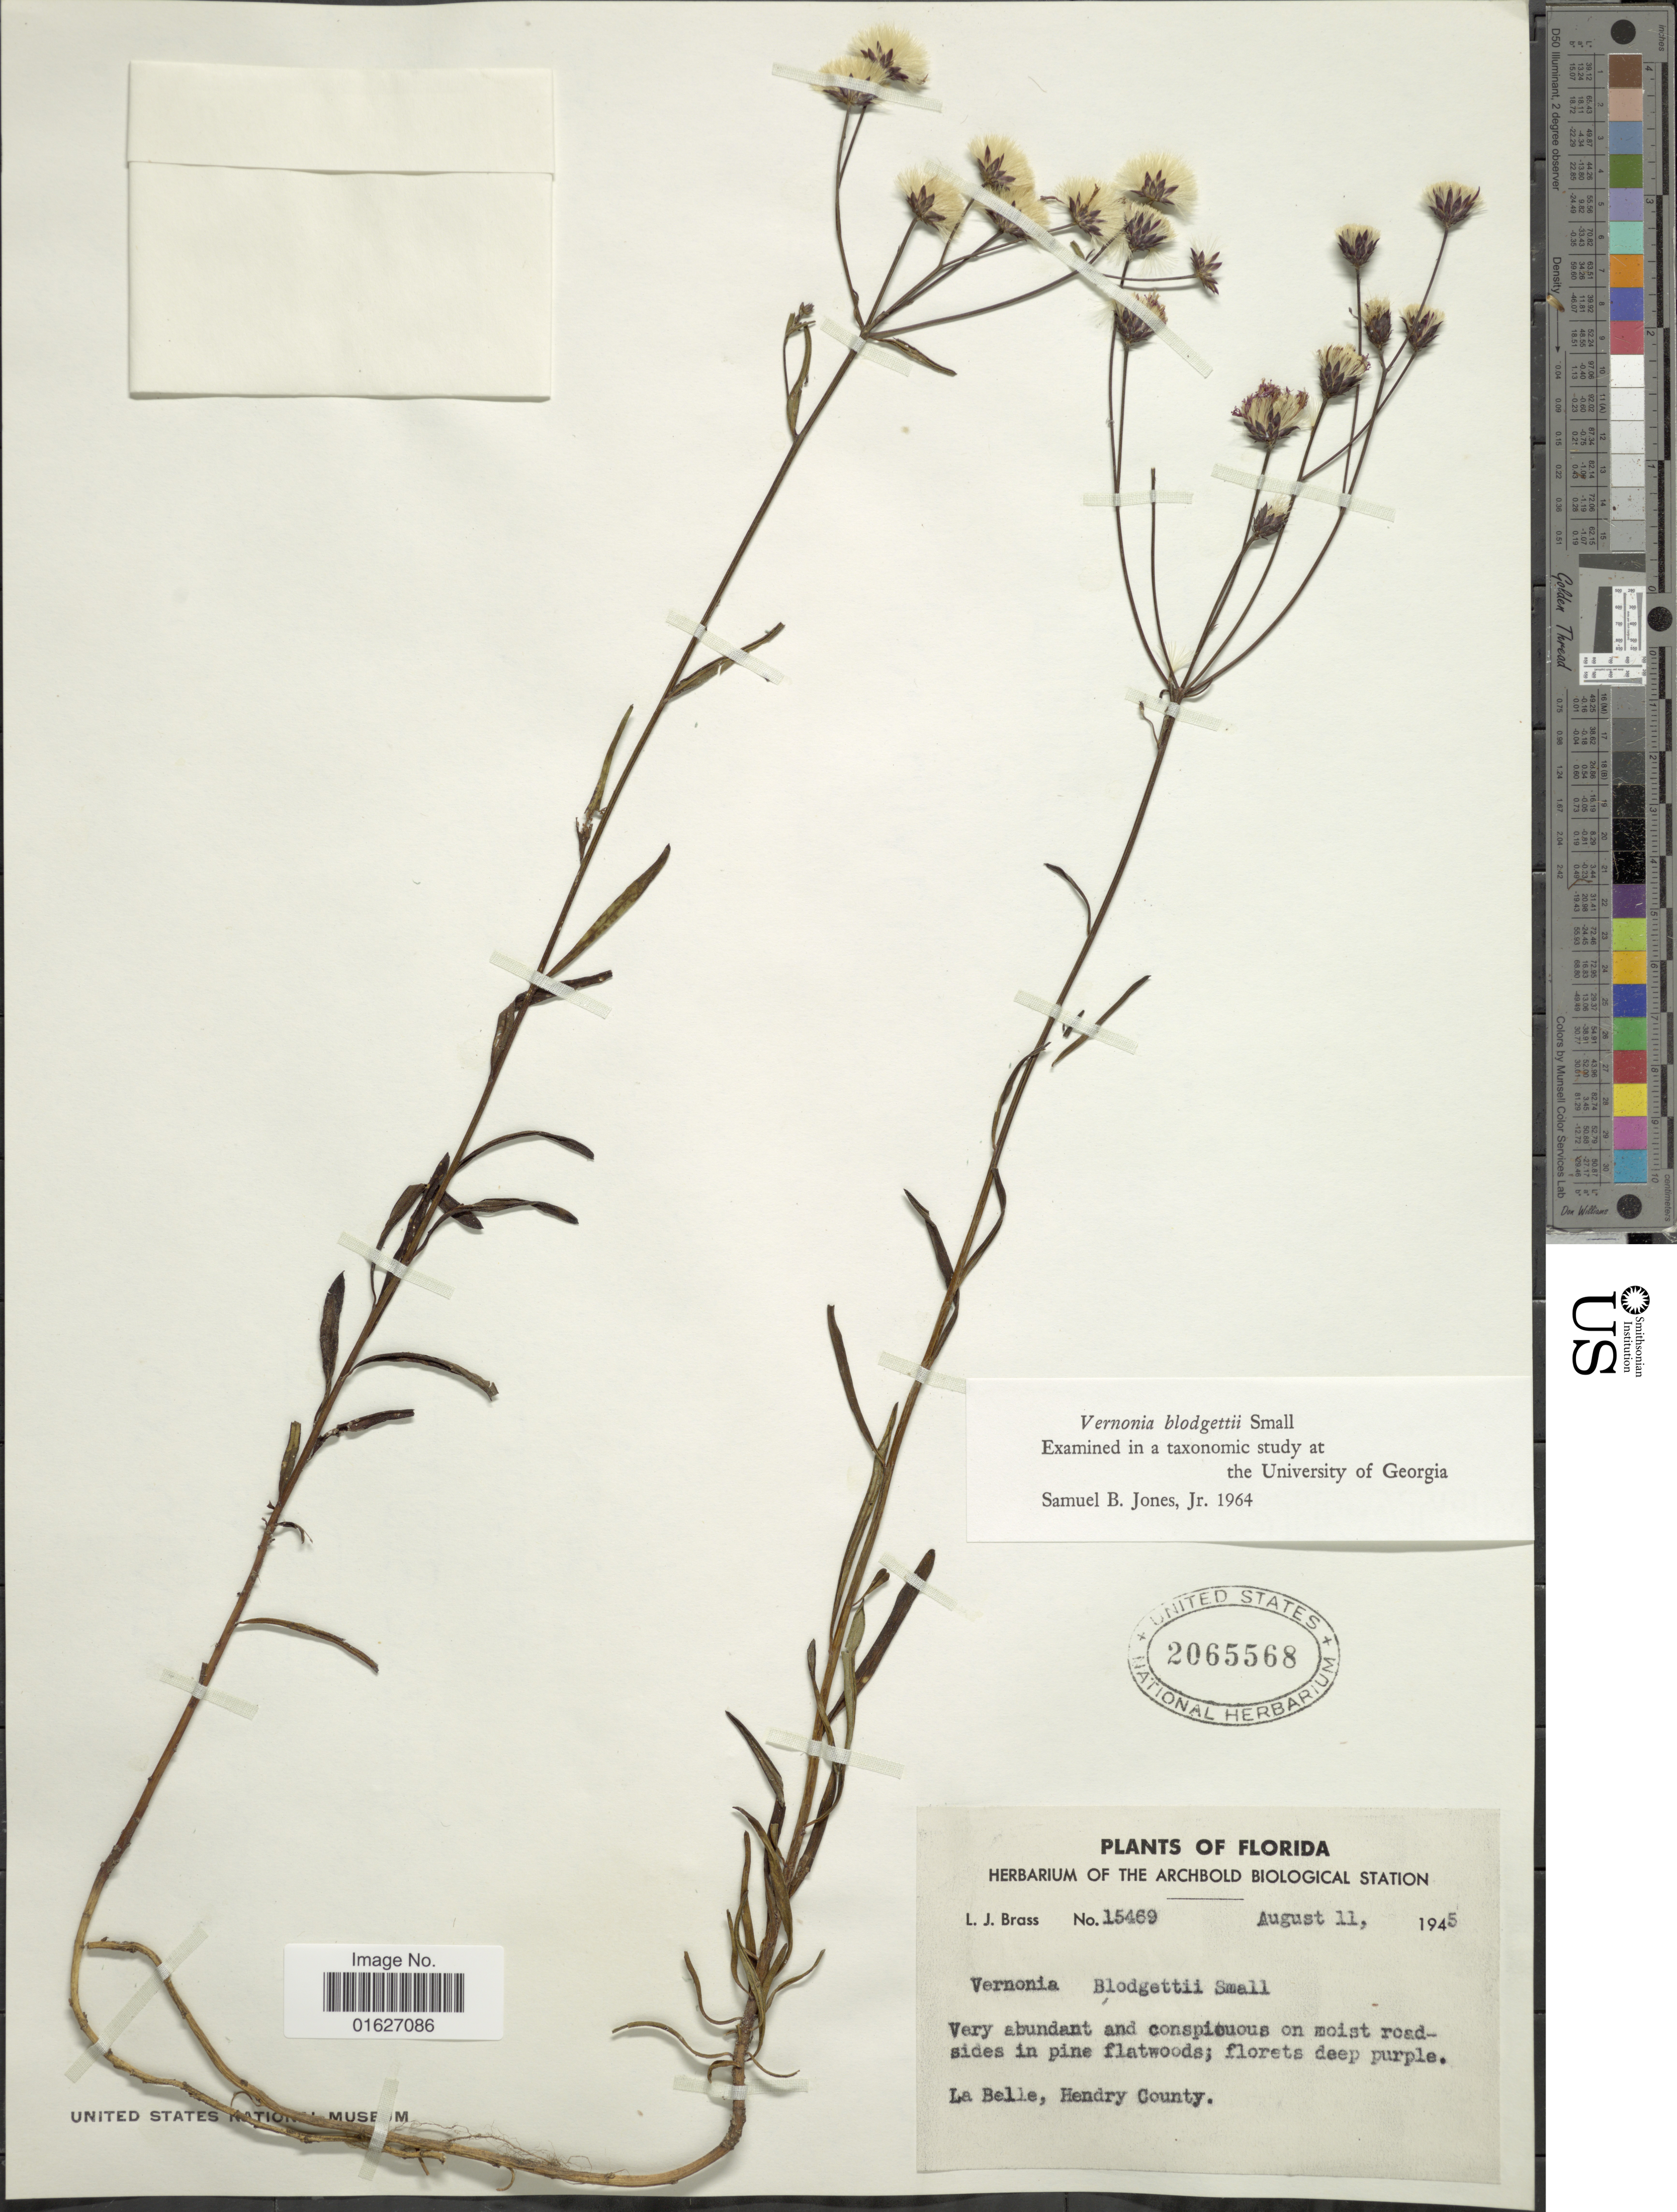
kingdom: Plantae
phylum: Tracheophyta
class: Magnoliopsida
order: Asterales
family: Asteraceae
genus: Vernonia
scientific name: Vernonia blodgettii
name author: Small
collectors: L. J. Brass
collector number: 15469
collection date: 1945-08-11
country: United States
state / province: Florida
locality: Very abundant and conspicious on moist roadsides in pine flatwoods, La Belle, Hendry County.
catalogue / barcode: US 2065568